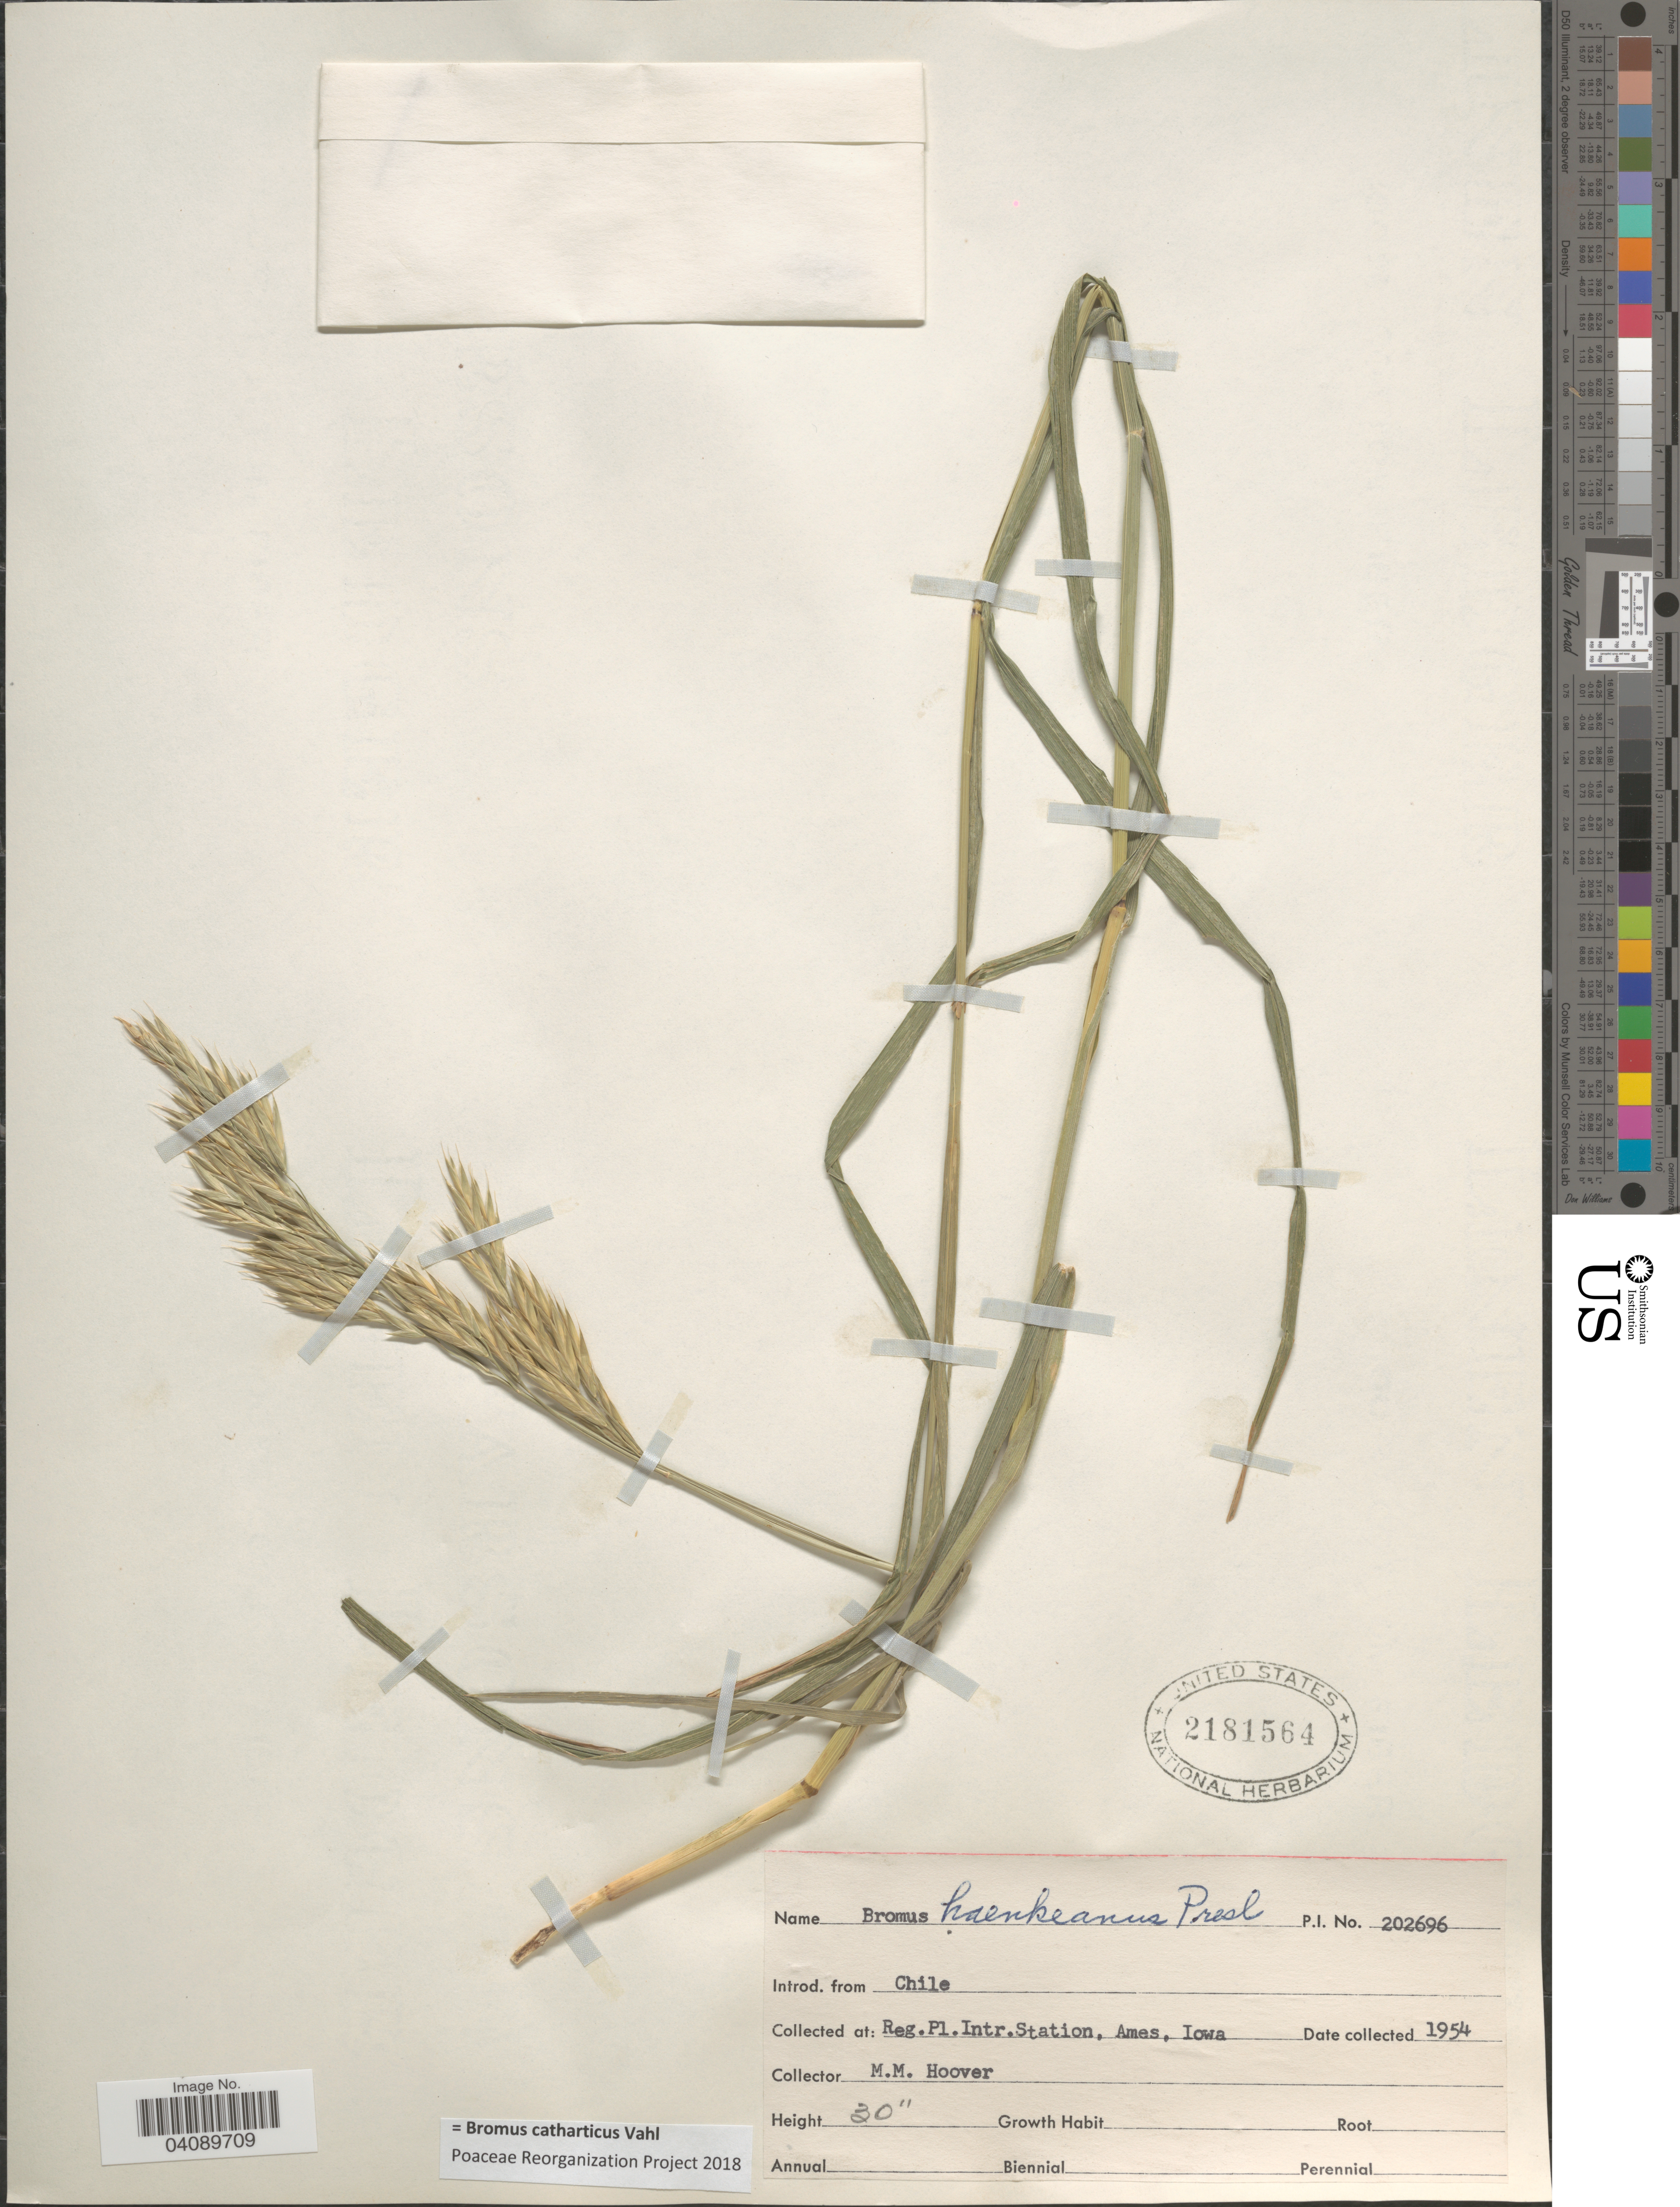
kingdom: Plantae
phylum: Tracheophyta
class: Liliopsida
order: Poales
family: Poaceae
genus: Bromus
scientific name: Bromus catharticus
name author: Vahl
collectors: M. Hoover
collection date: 1954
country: United States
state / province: Iowa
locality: Reg. Pl. Intr. Station, Ames.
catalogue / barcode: US 2181564